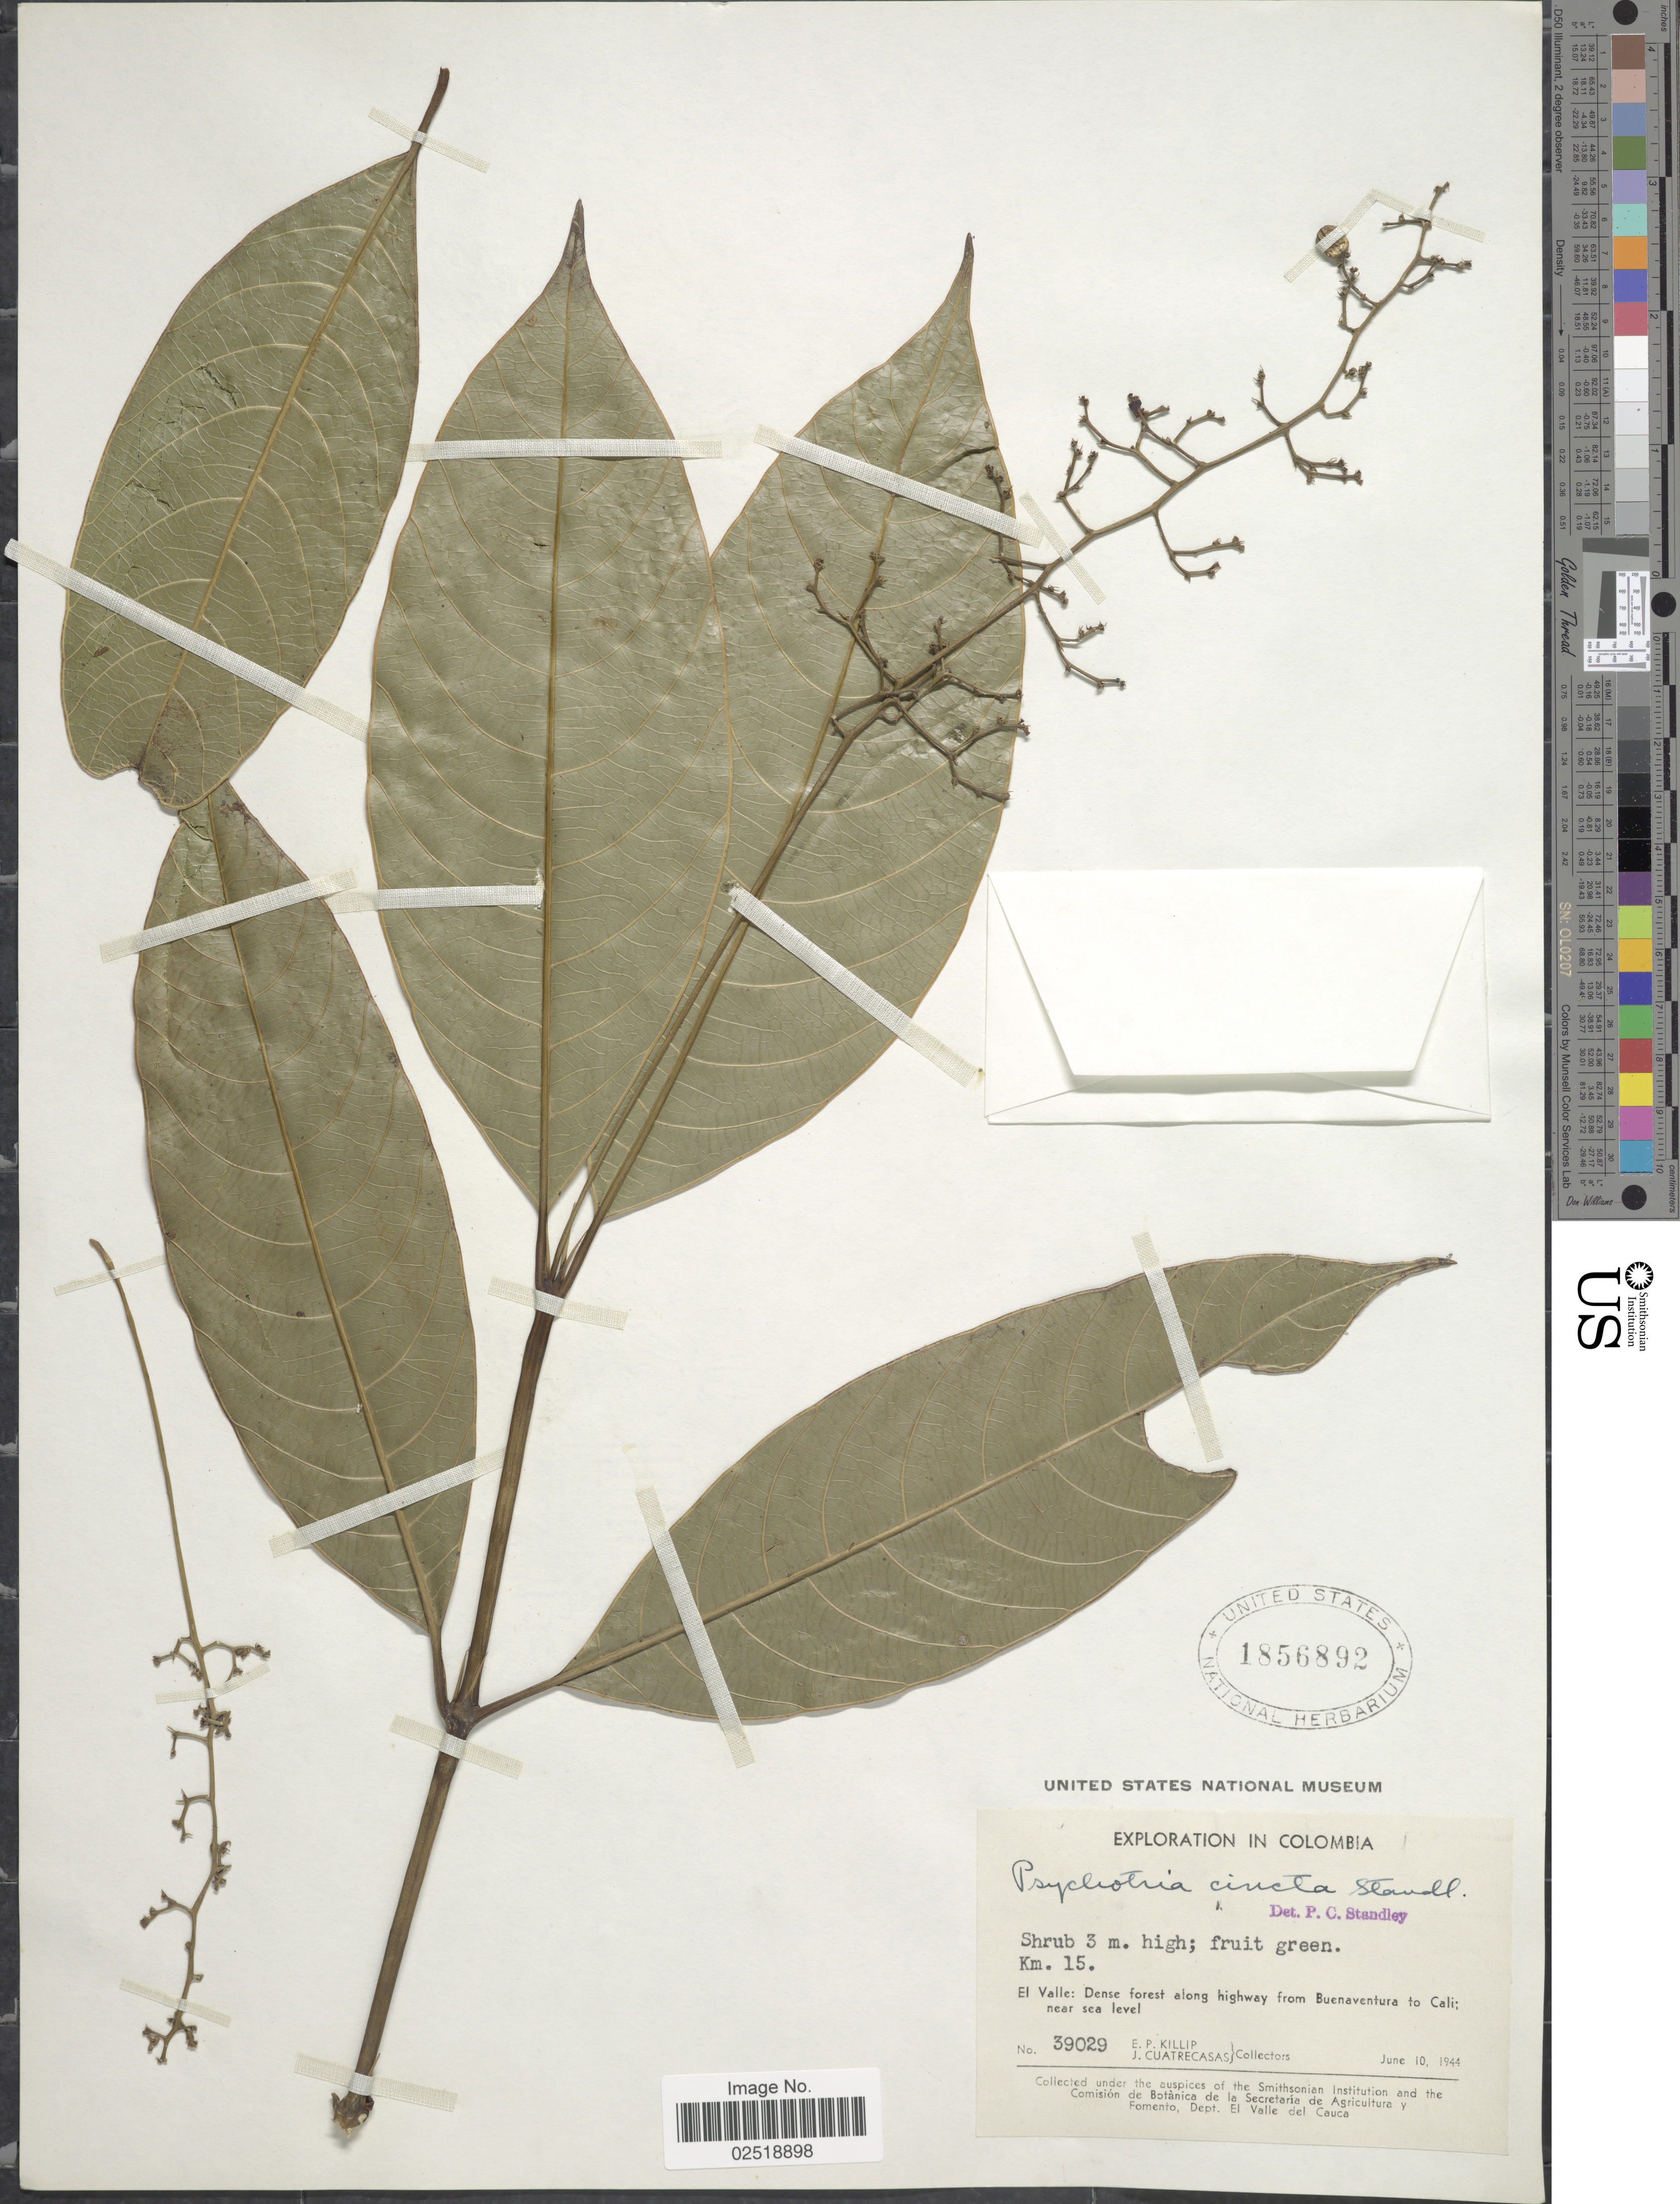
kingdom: Plantae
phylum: Tracheophyta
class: Magnoliopsida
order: Gentianales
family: Rubiaceae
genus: Psychotria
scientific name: Psychotria cincta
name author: Standl.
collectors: E. P. Killip & J. Cuatrecasas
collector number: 39029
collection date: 1944-06-10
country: Colombia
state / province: Valle del Cauca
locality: Km 15, El Valle: Dense forest along highway from Buenaventura to Cali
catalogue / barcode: US 1856892